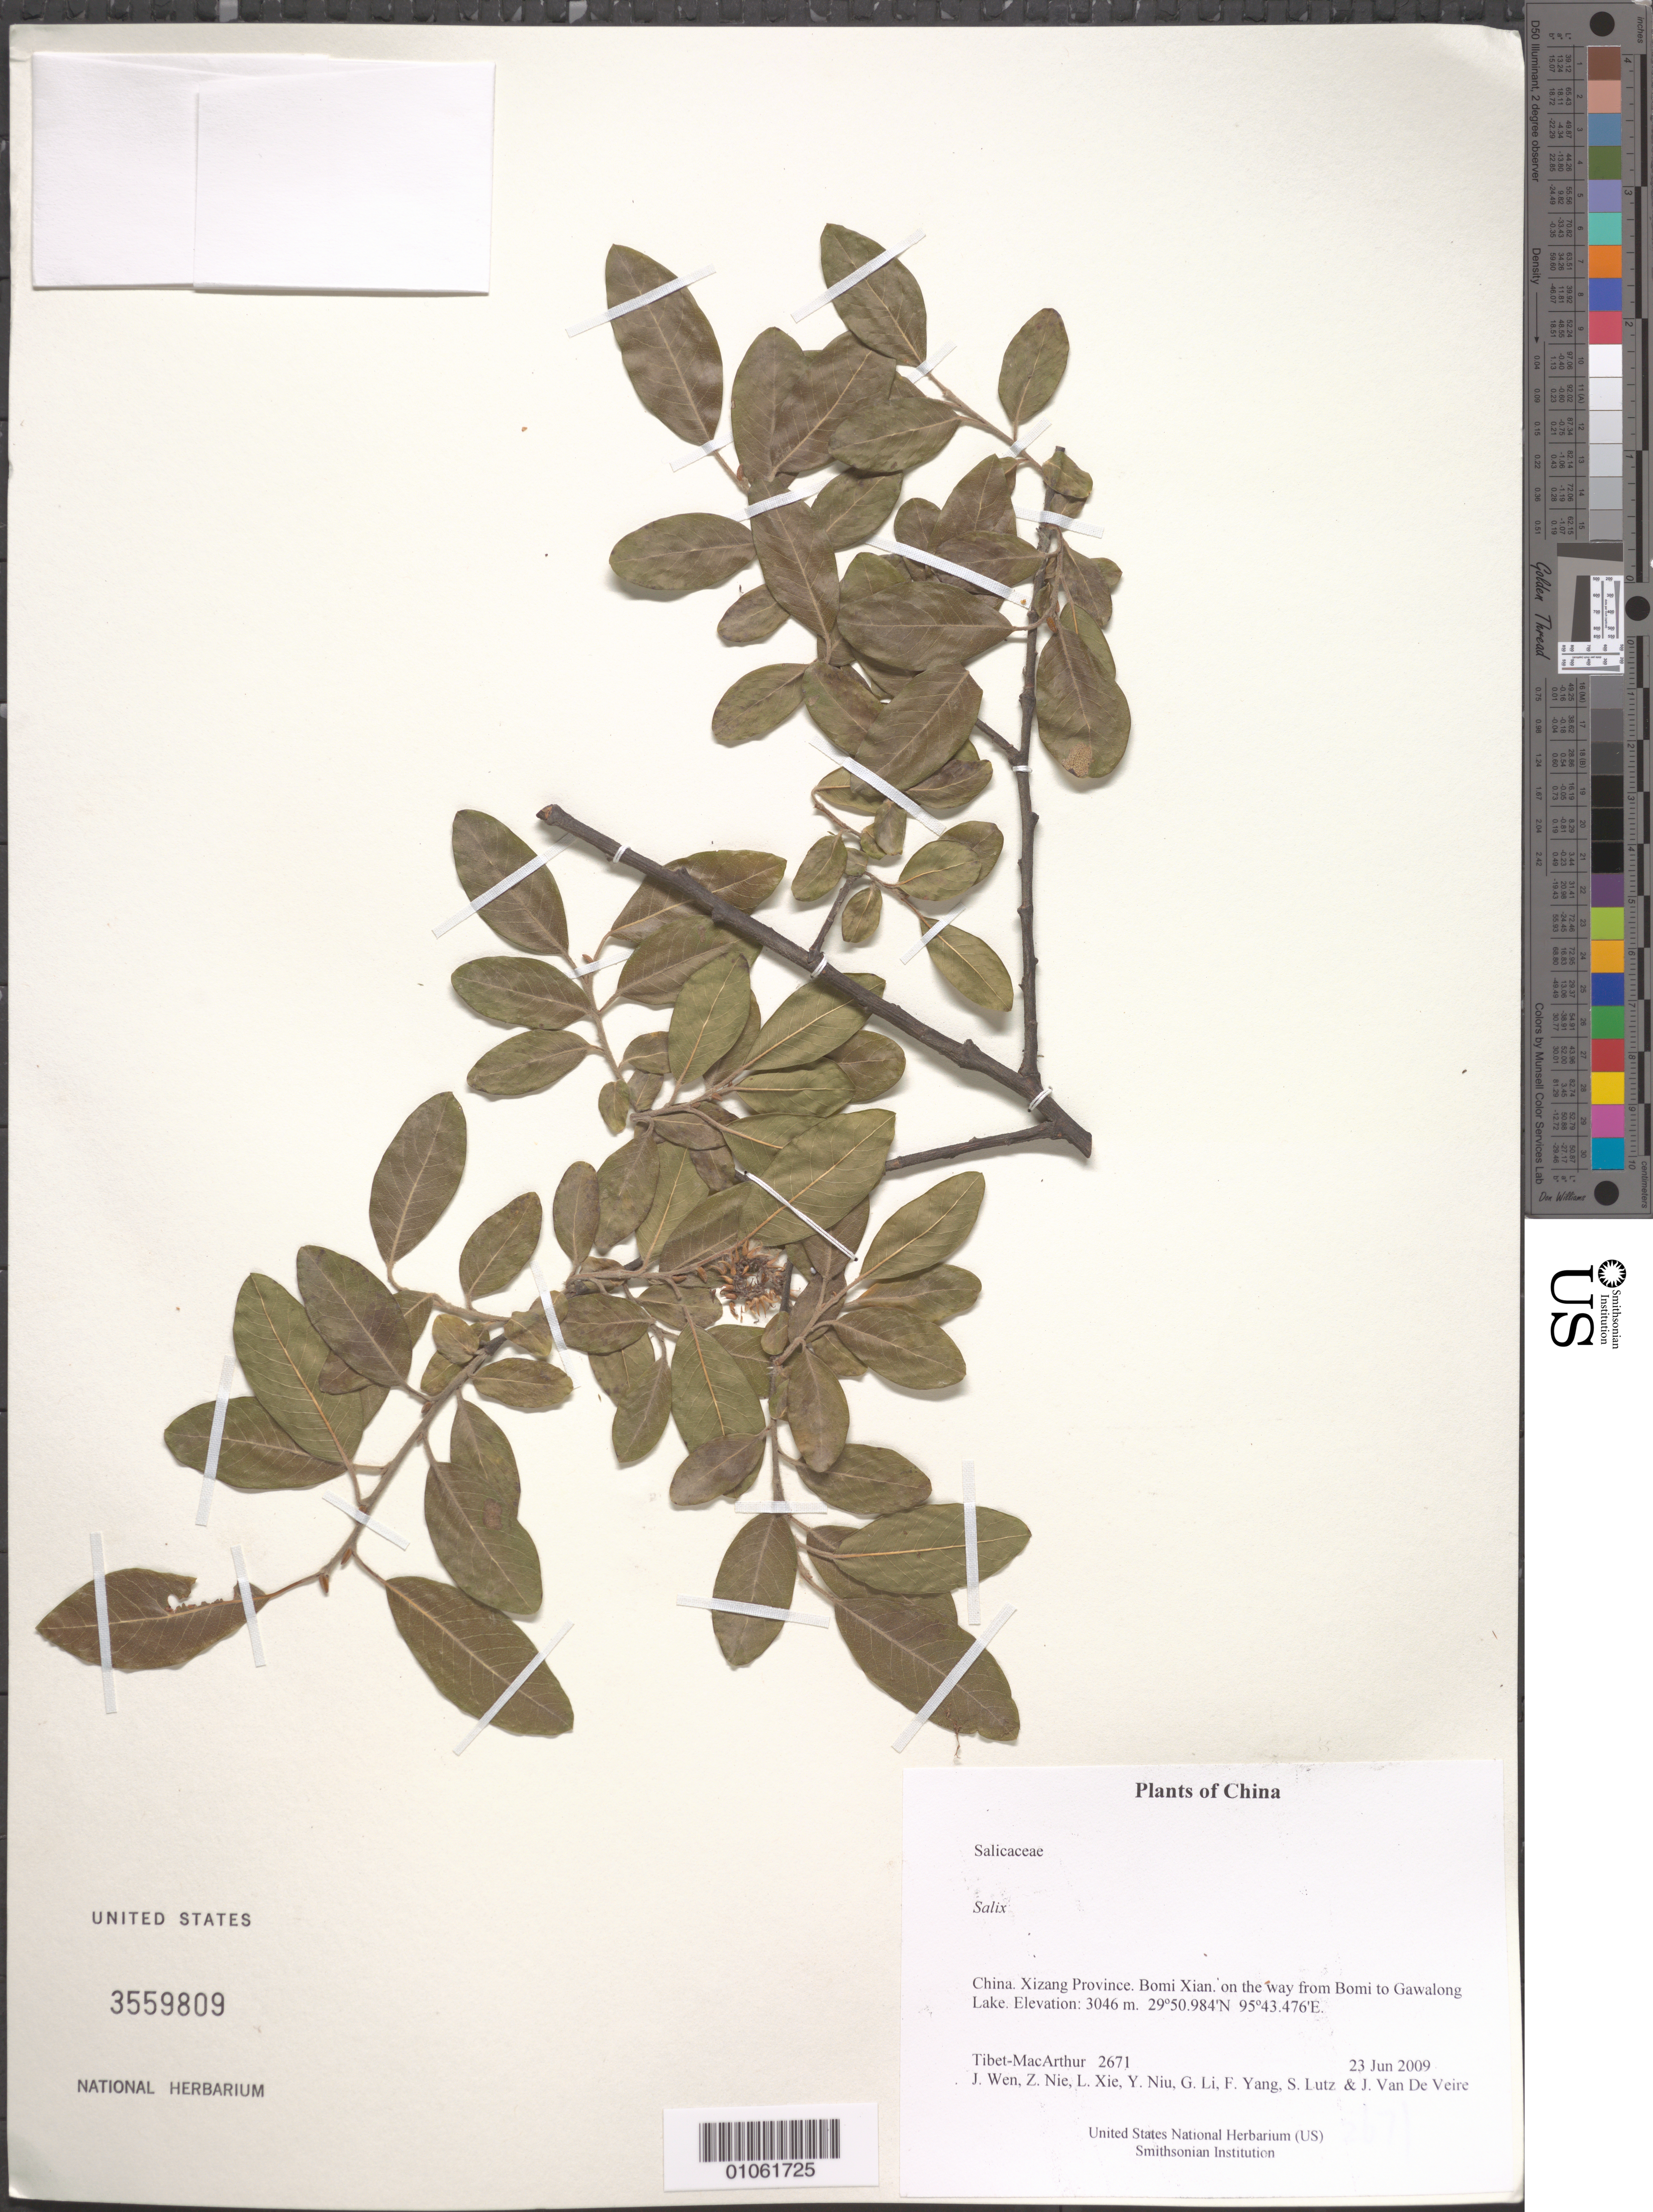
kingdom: Plantae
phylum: Tracheophyta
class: Magnoliopsida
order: Malpighiales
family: Salicaceae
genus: Salix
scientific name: Salix sp.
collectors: Tibet-MacArthur, J. Wen, Z. Nie, L. Xie, Y. Niu, G. Li, F. Yang, S. Lutz & J. Van De Veire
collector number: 2671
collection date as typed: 23 Jun 2009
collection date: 2009-06-23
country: China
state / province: Xizang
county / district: Bomi Xian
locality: on the way from Bomi to Gawalong Lake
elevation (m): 3046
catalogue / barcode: US 3559809